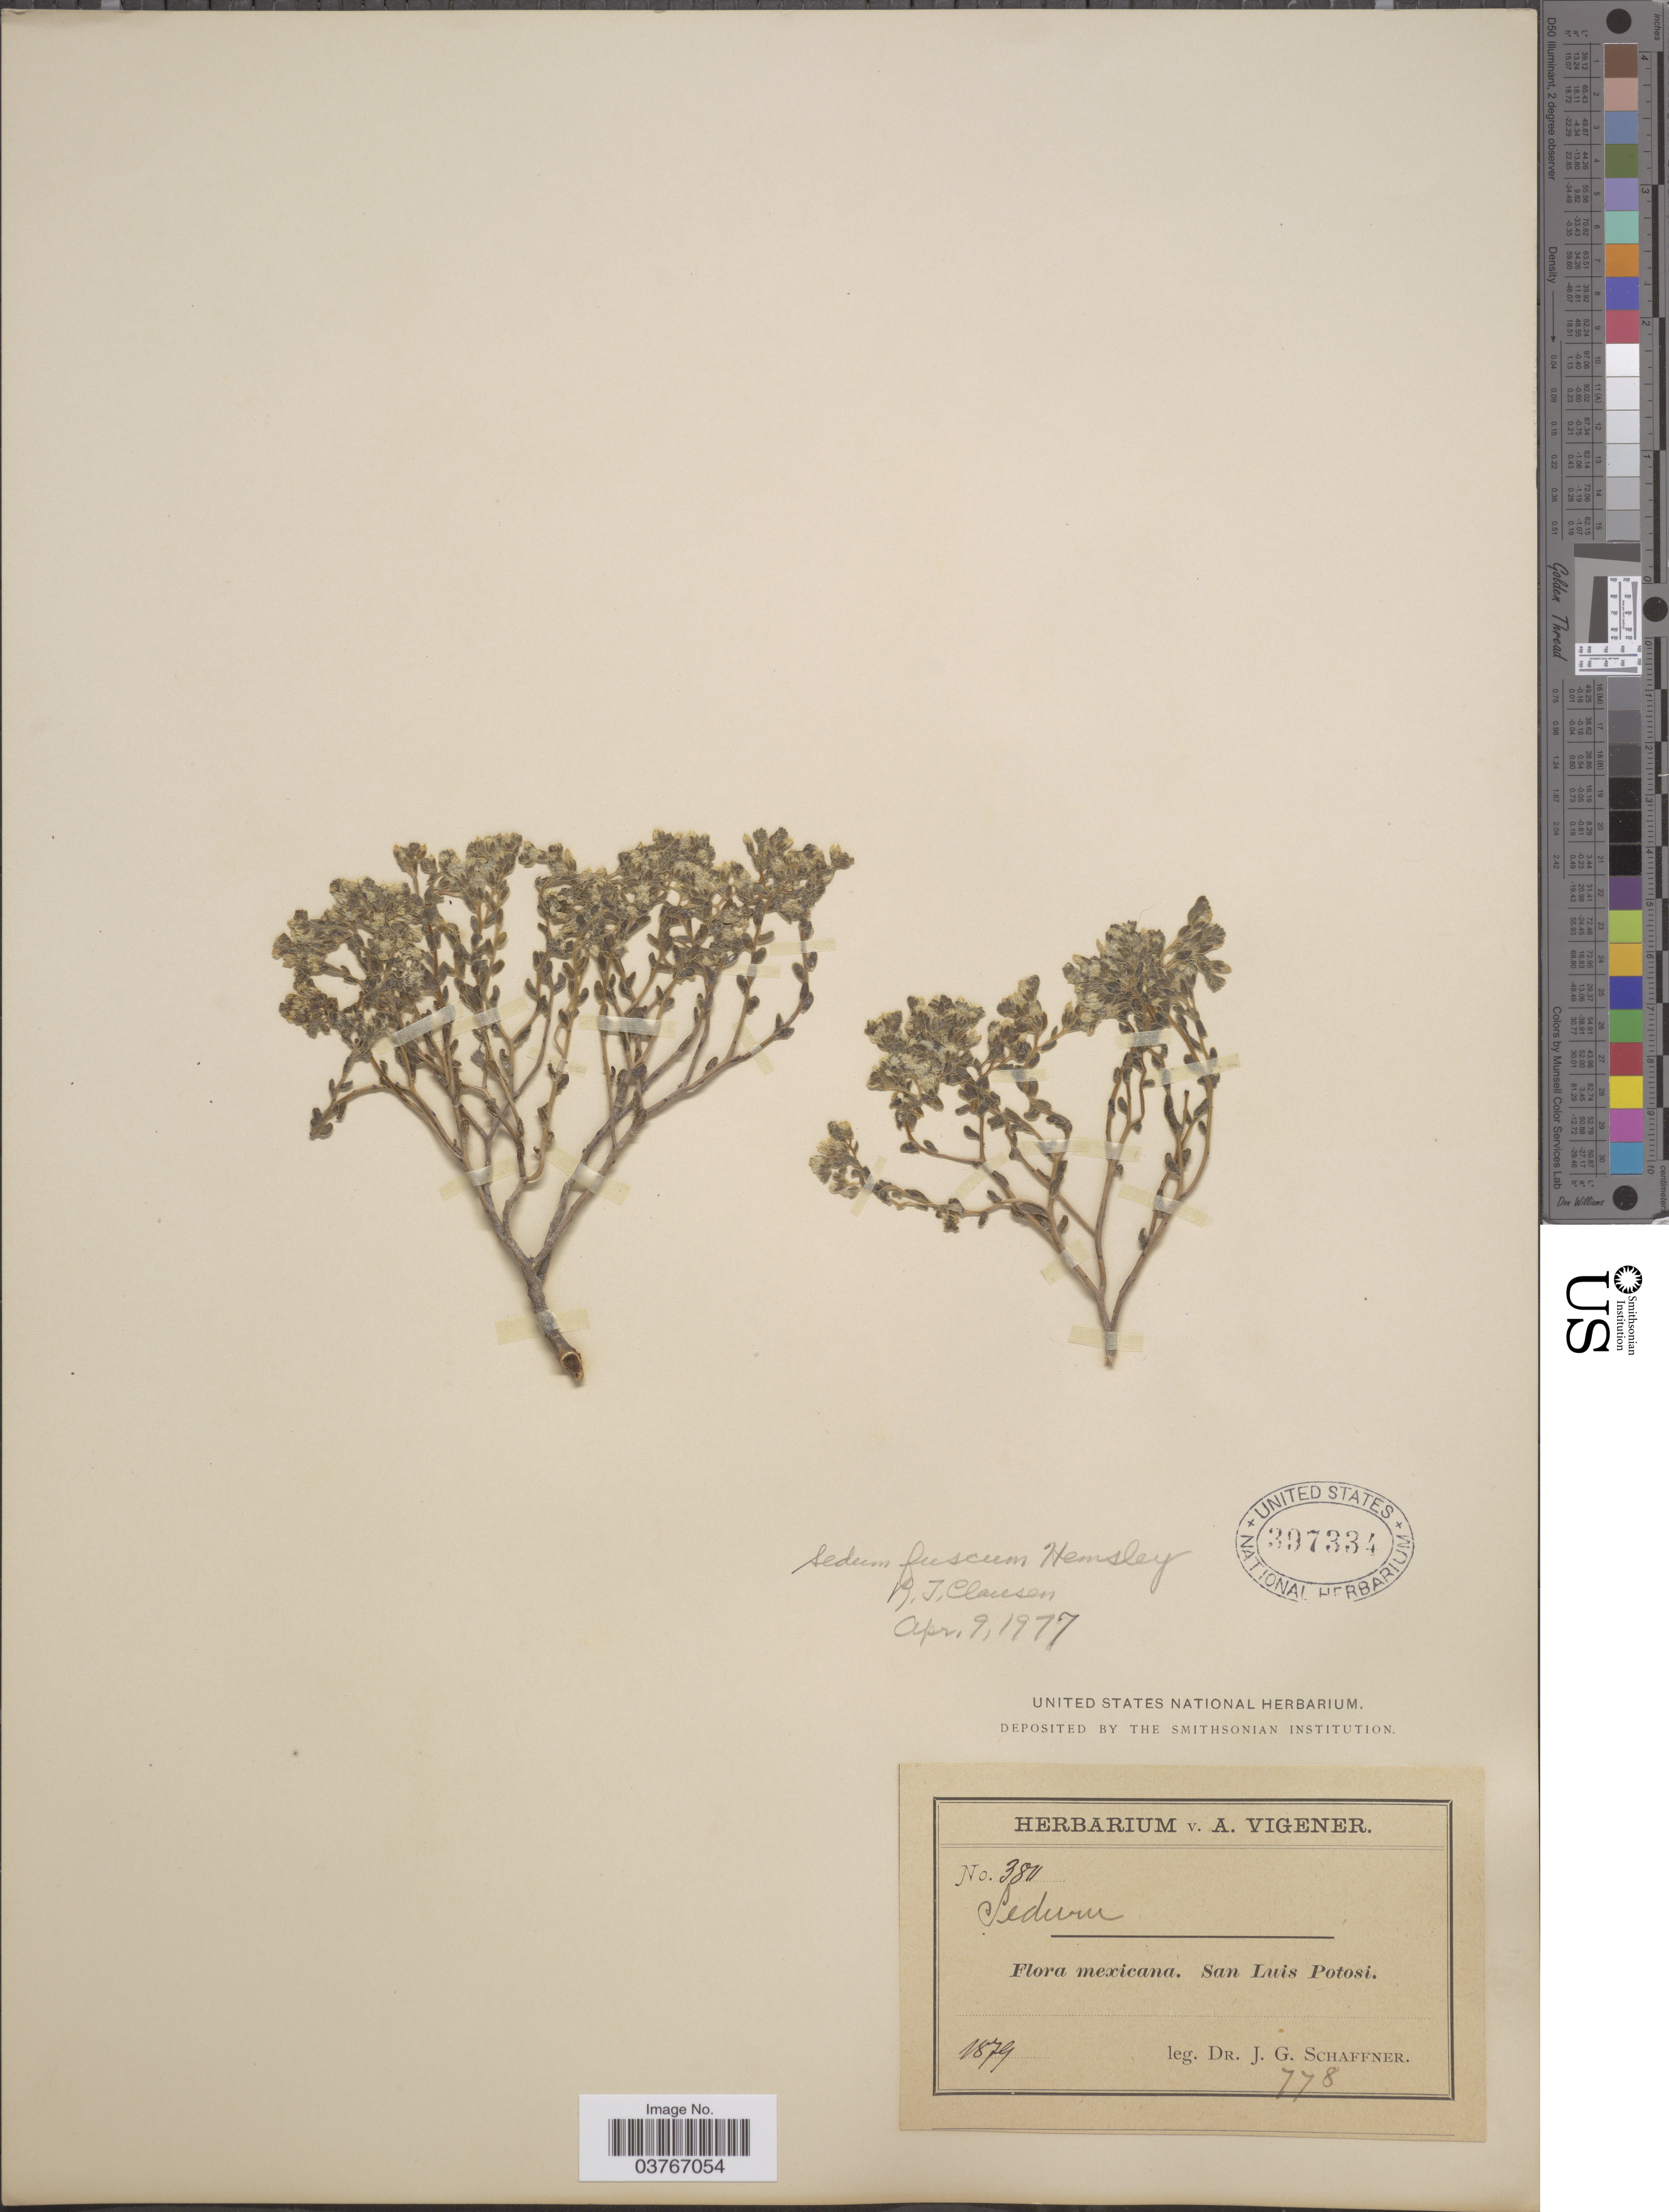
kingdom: Plantae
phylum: Tracheophyta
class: Magnoliopsida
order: Saxifragales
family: Crassulaceae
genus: Sedum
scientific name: Sedum fuscum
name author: Hemsl.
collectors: J. G. Schaffner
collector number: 3811*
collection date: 1879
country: Mexico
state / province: San Luis Potosí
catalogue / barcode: US 397334